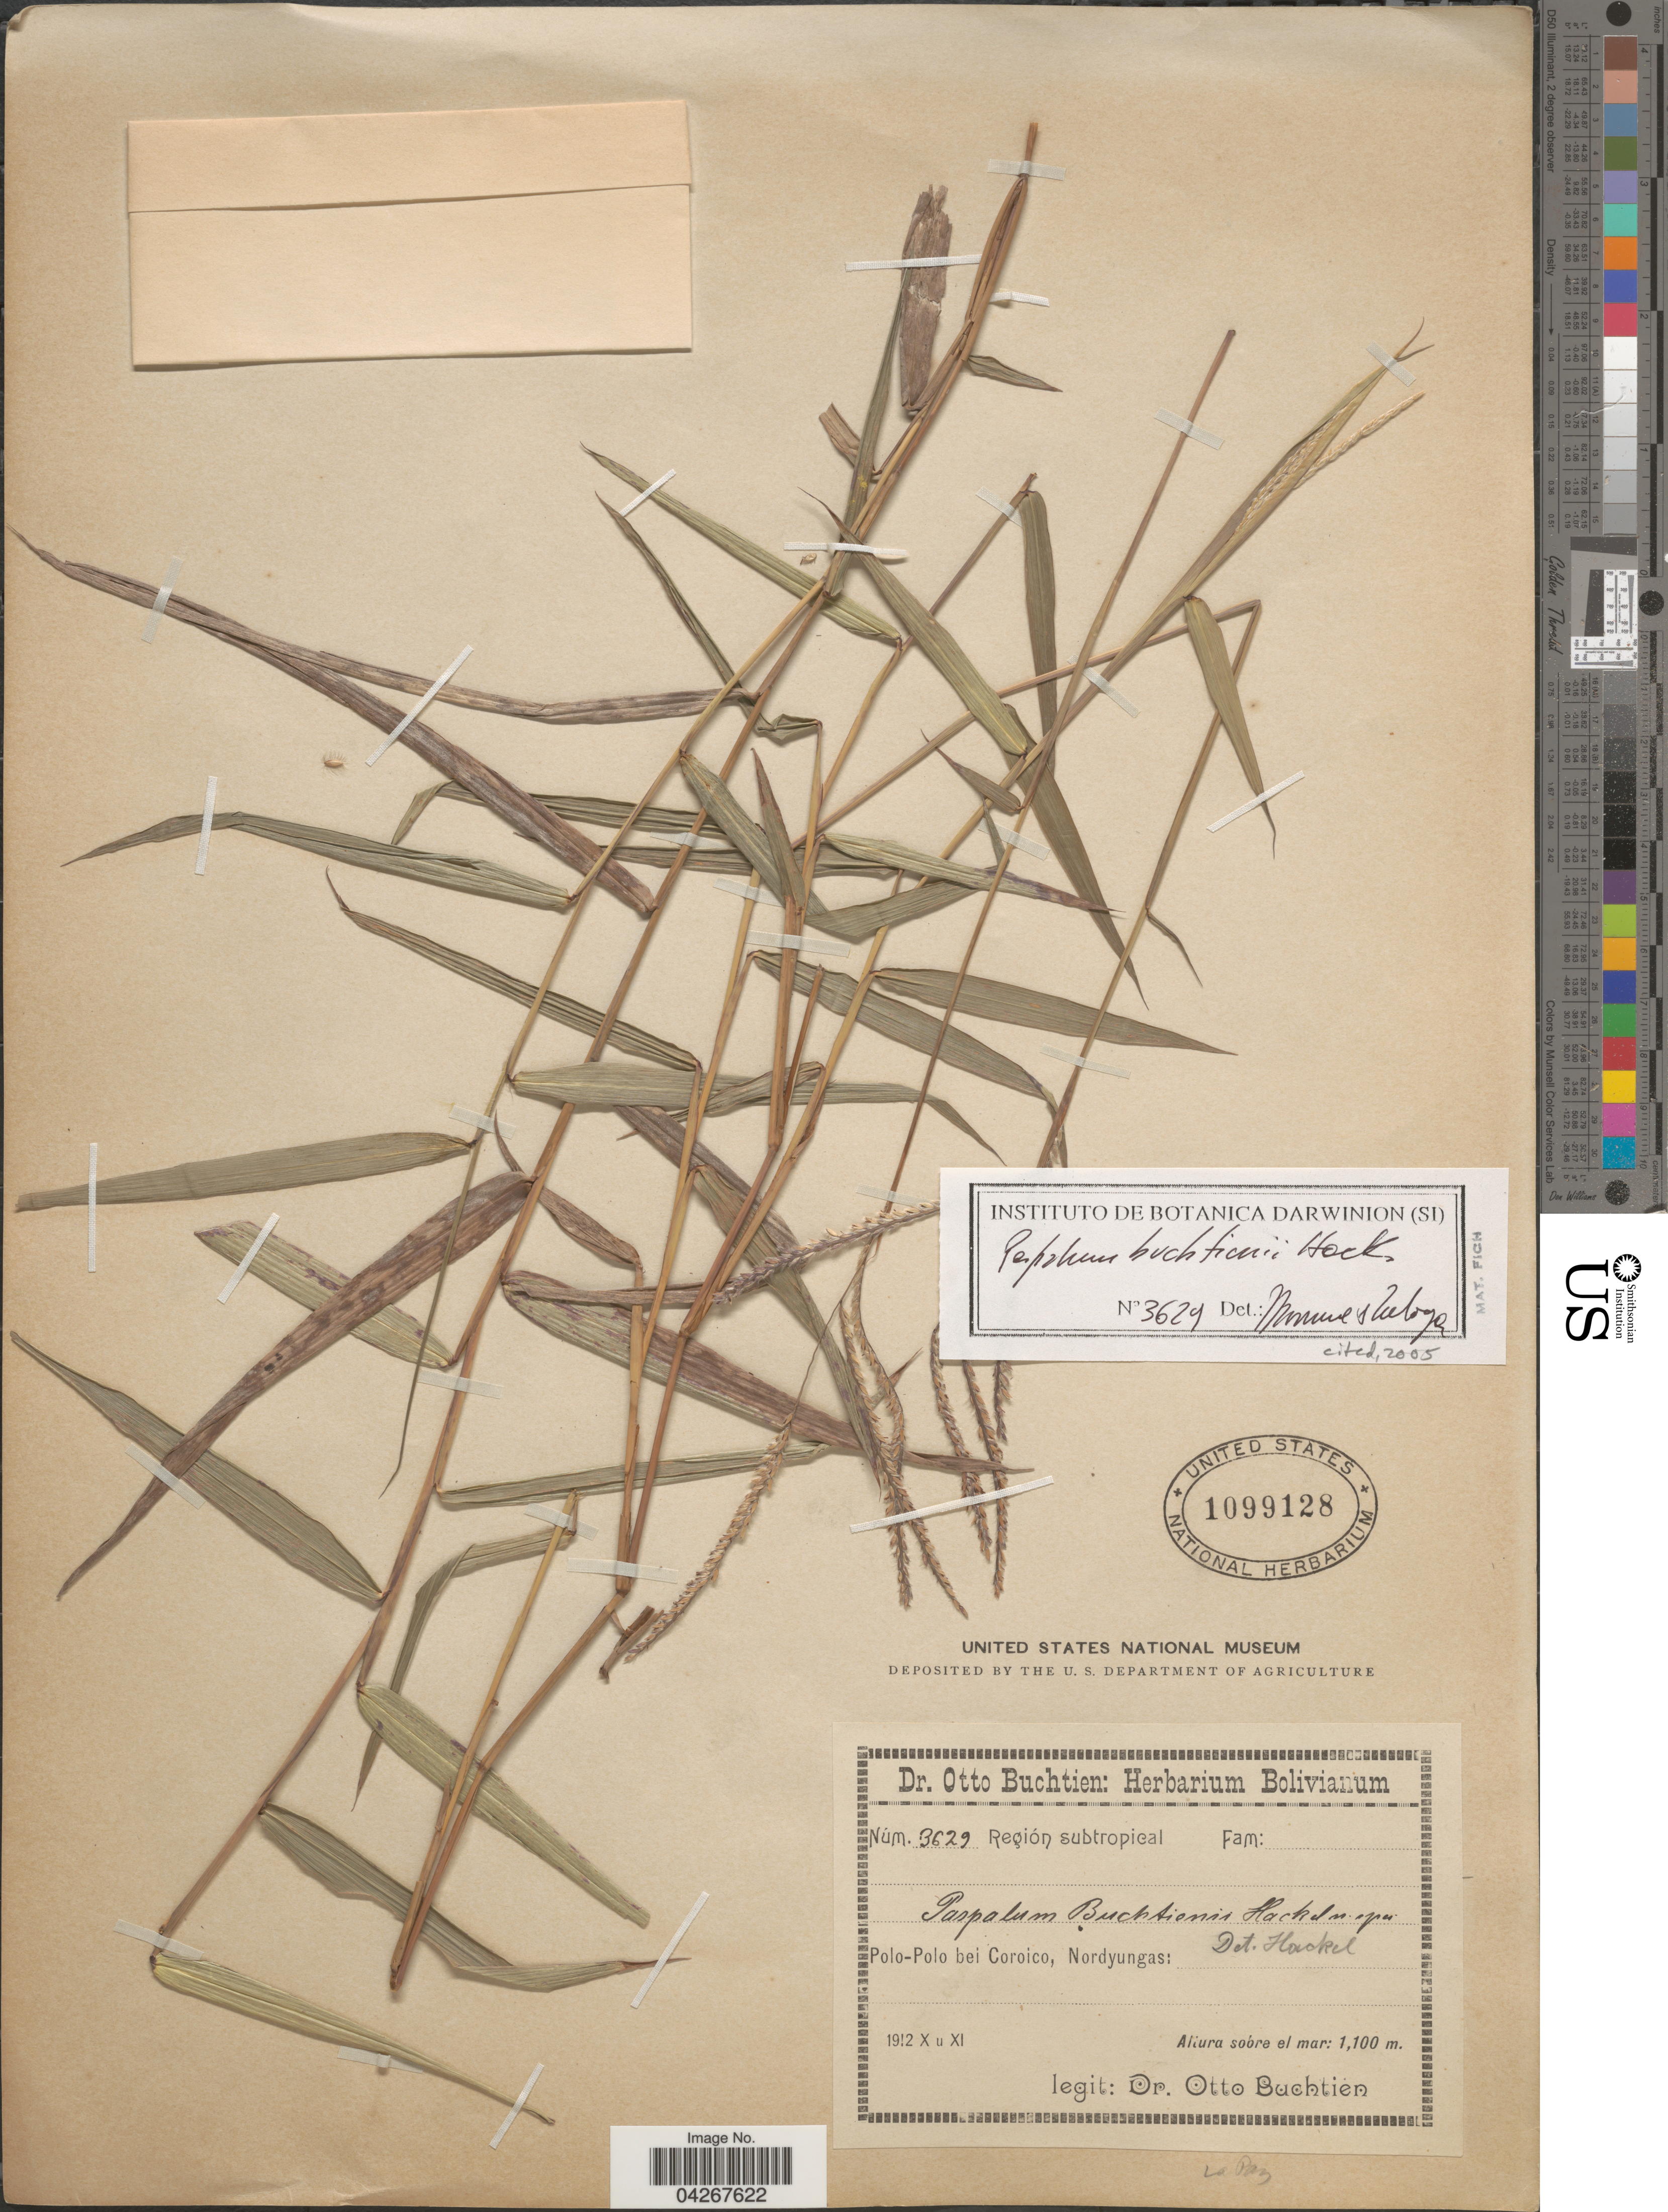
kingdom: Plantae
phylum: Tracheophyta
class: Liliopsida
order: Poales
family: Poaceae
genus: Paspalum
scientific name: Paspalum buchtienii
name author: Hack.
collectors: O. Buchtien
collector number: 3629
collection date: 1912-10/1912-11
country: Bolivia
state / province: La Paz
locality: Polo-Polo bei Coroico, Nordyungas.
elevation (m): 1100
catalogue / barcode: US 1099128